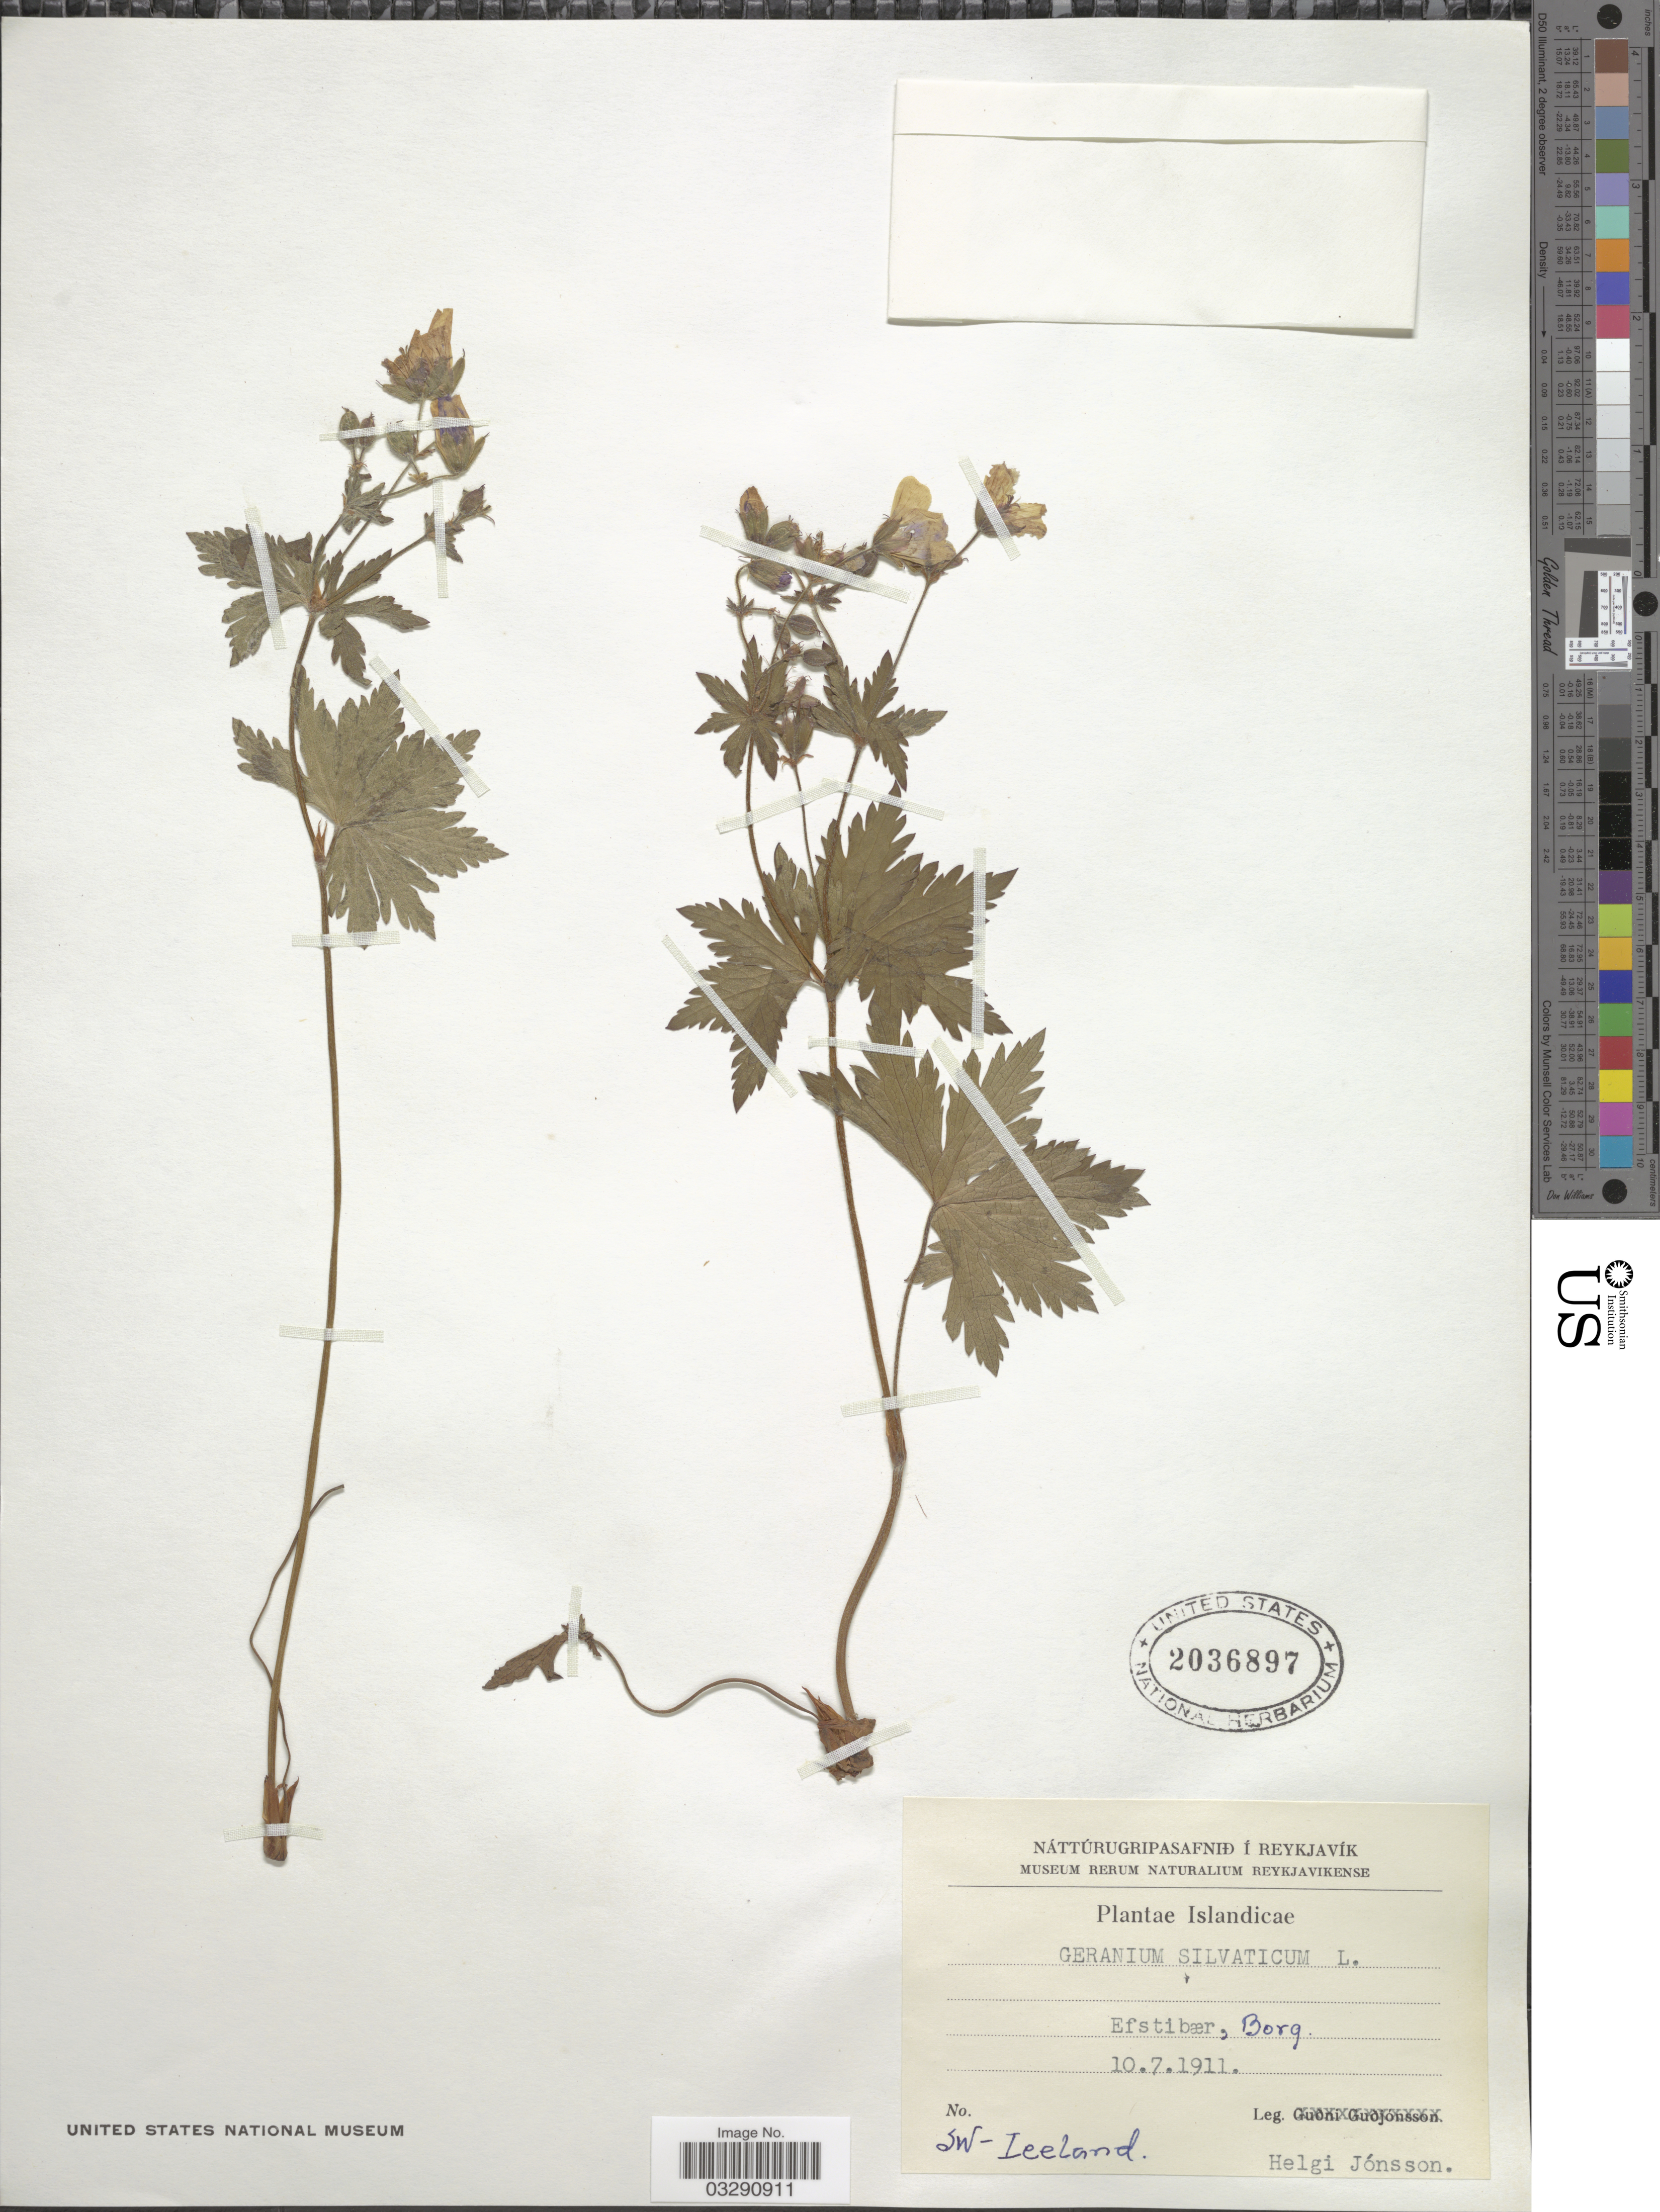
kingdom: Plantae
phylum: Tracheophyta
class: Magnoliopsida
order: Geraniales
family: Geraniaceae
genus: Geranium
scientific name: Geranium silvaticum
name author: L.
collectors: H. Jónsson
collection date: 1911-07-10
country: Iceland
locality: Efstibær, Borg, SW-Iceland.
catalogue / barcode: US 2036897